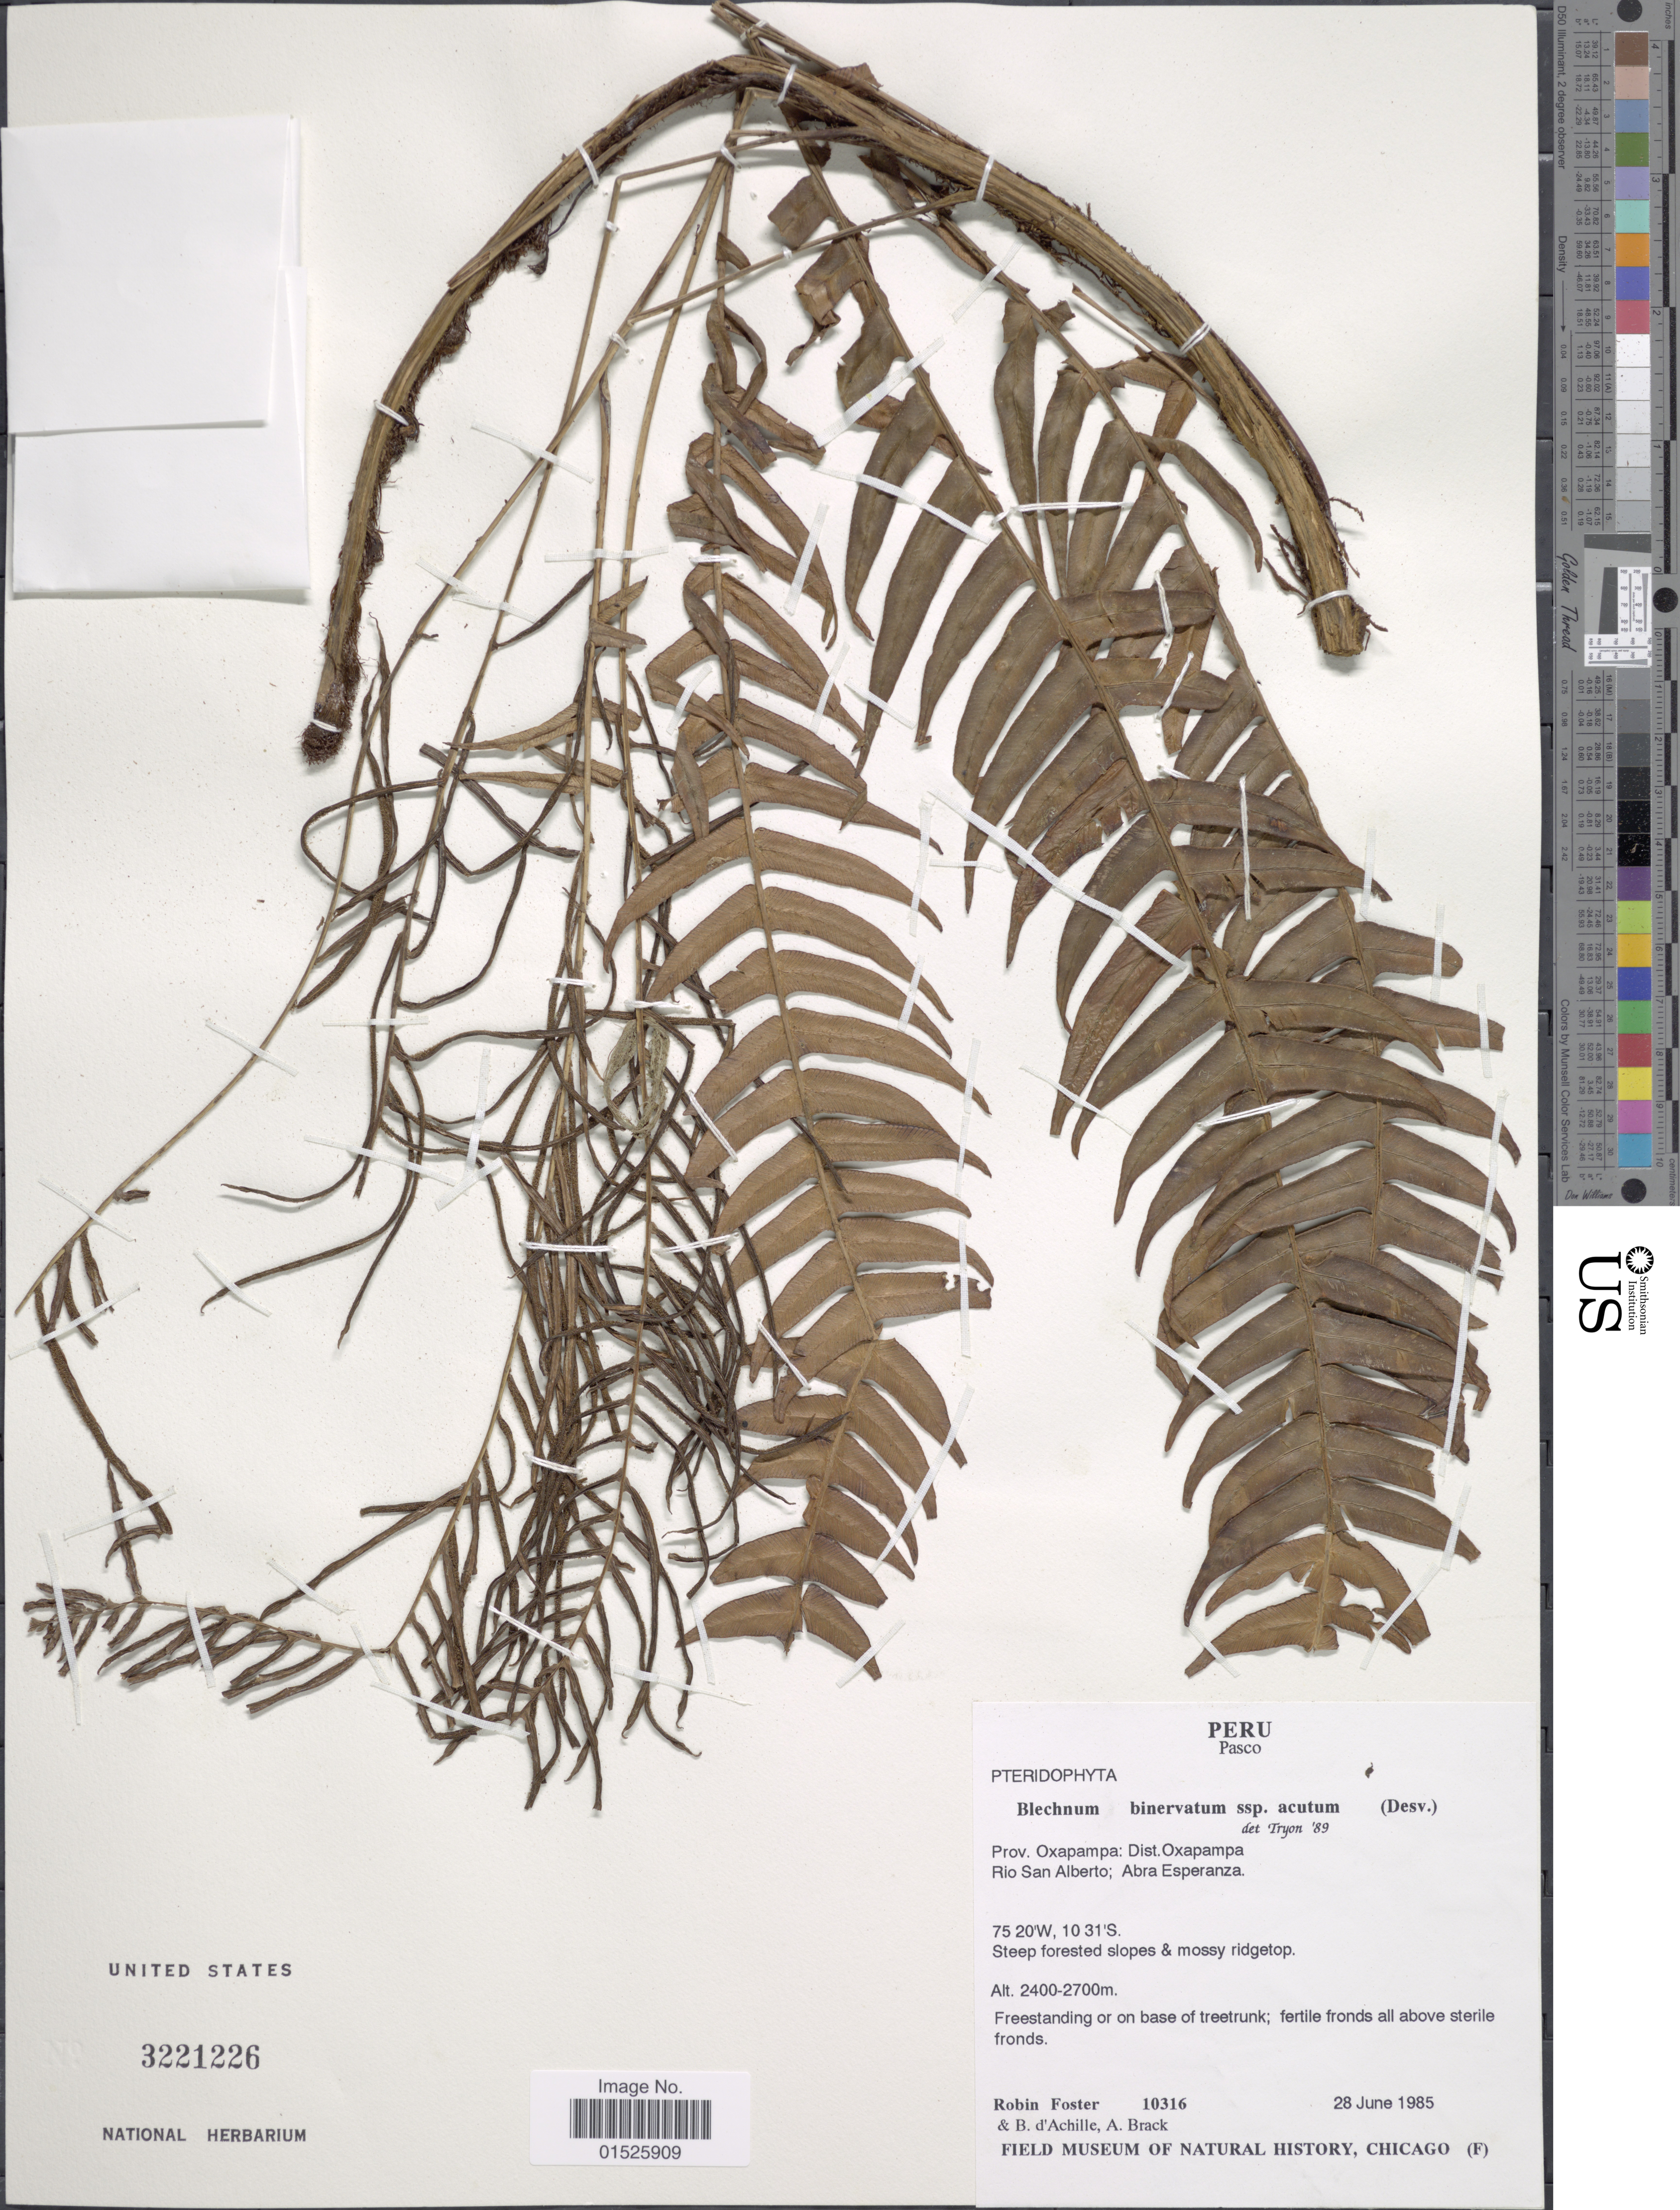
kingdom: Plantae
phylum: Tracheophyta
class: Polypodiopsida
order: Polypodiales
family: Blechnaceae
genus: Blechnum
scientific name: Blechnum fragile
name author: (Liebm.) C.V. Morton & Lellinger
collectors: R. B. Foster, B. d'Achille & A. Brack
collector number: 10316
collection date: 1985-06-28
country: Peru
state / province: Pasco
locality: Prov. Oxapampa: Dist. Oxapampa. Rio San Alberto; Abra Esperanza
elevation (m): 2400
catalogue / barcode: US 3221226